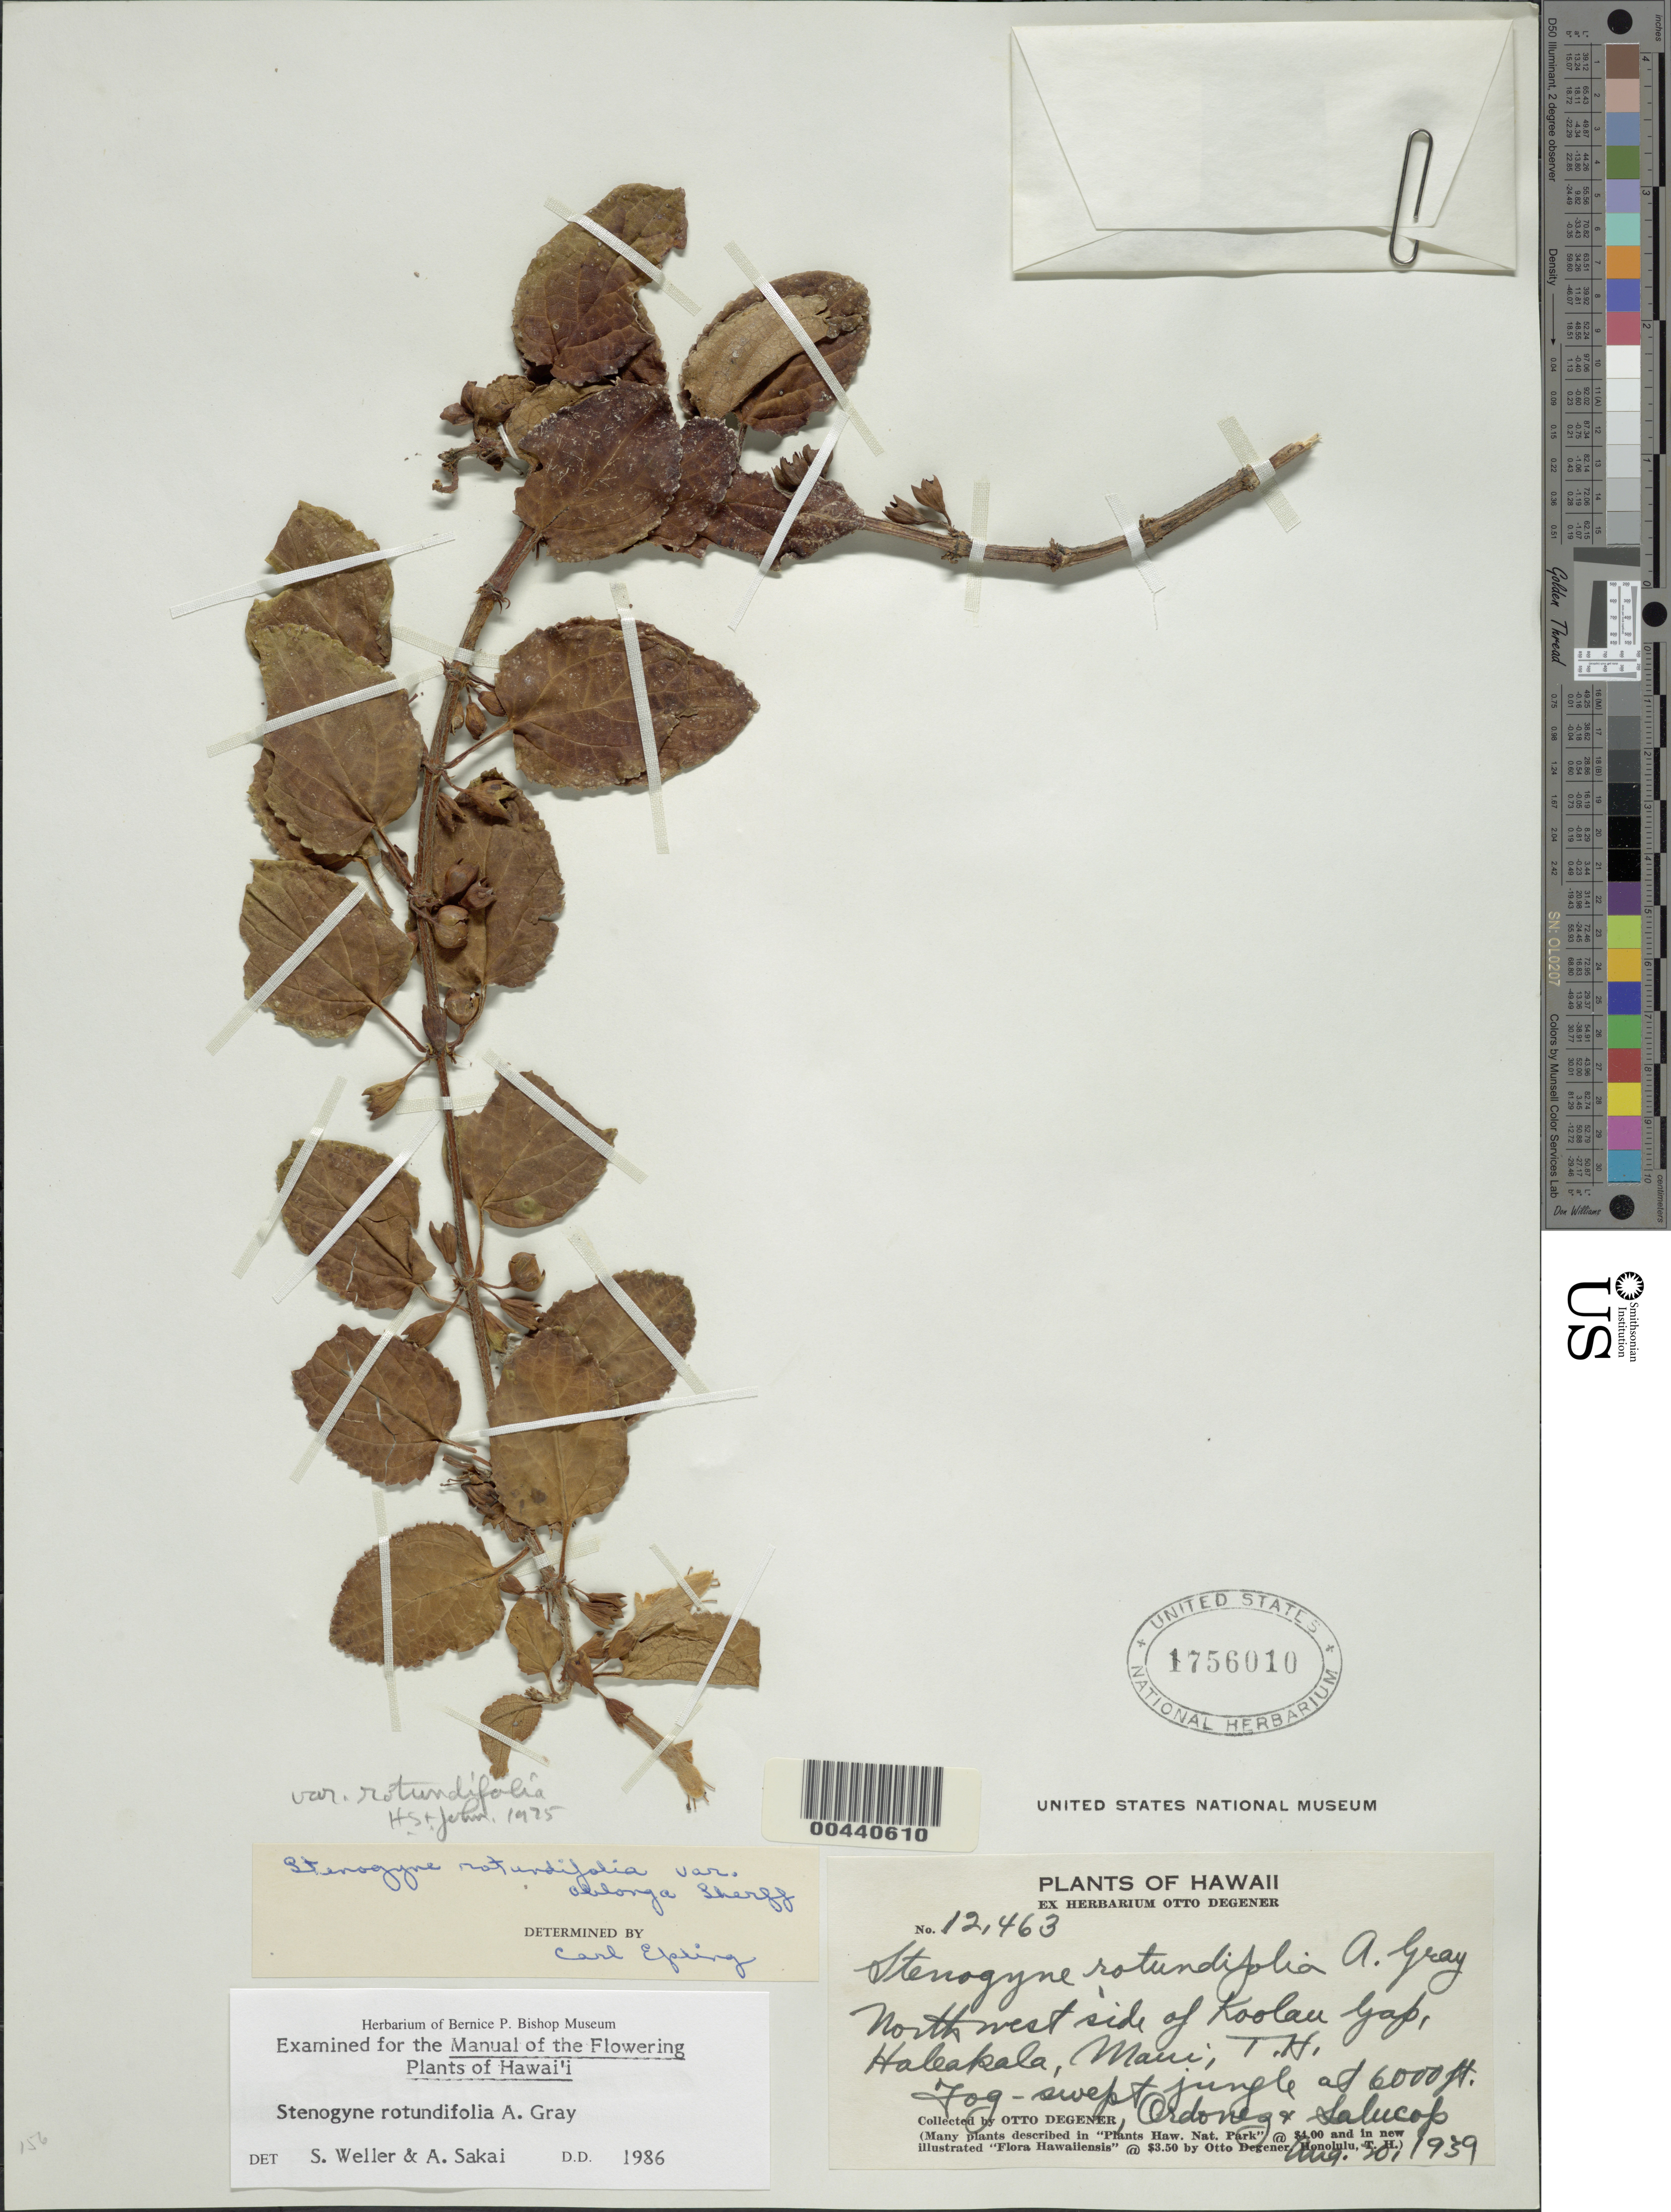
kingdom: Plantae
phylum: Tracheophyta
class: Magnoliopsida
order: Lamiales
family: Lamiaceae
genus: Stenogyne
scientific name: Stenogyne rotundifolia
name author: A. Gray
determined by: Weller, Stephen G., (UNITED STATES)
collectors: O. Degener, Ordonez & -- Salucop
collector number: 12463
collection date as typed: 20 Aug 1939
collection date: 1939-08-20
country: United States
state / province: Hawaii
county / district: Maui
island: Maui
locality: Northwest side of Koolau Gap, Haleakala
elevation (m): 1829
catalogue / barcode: US 1756010